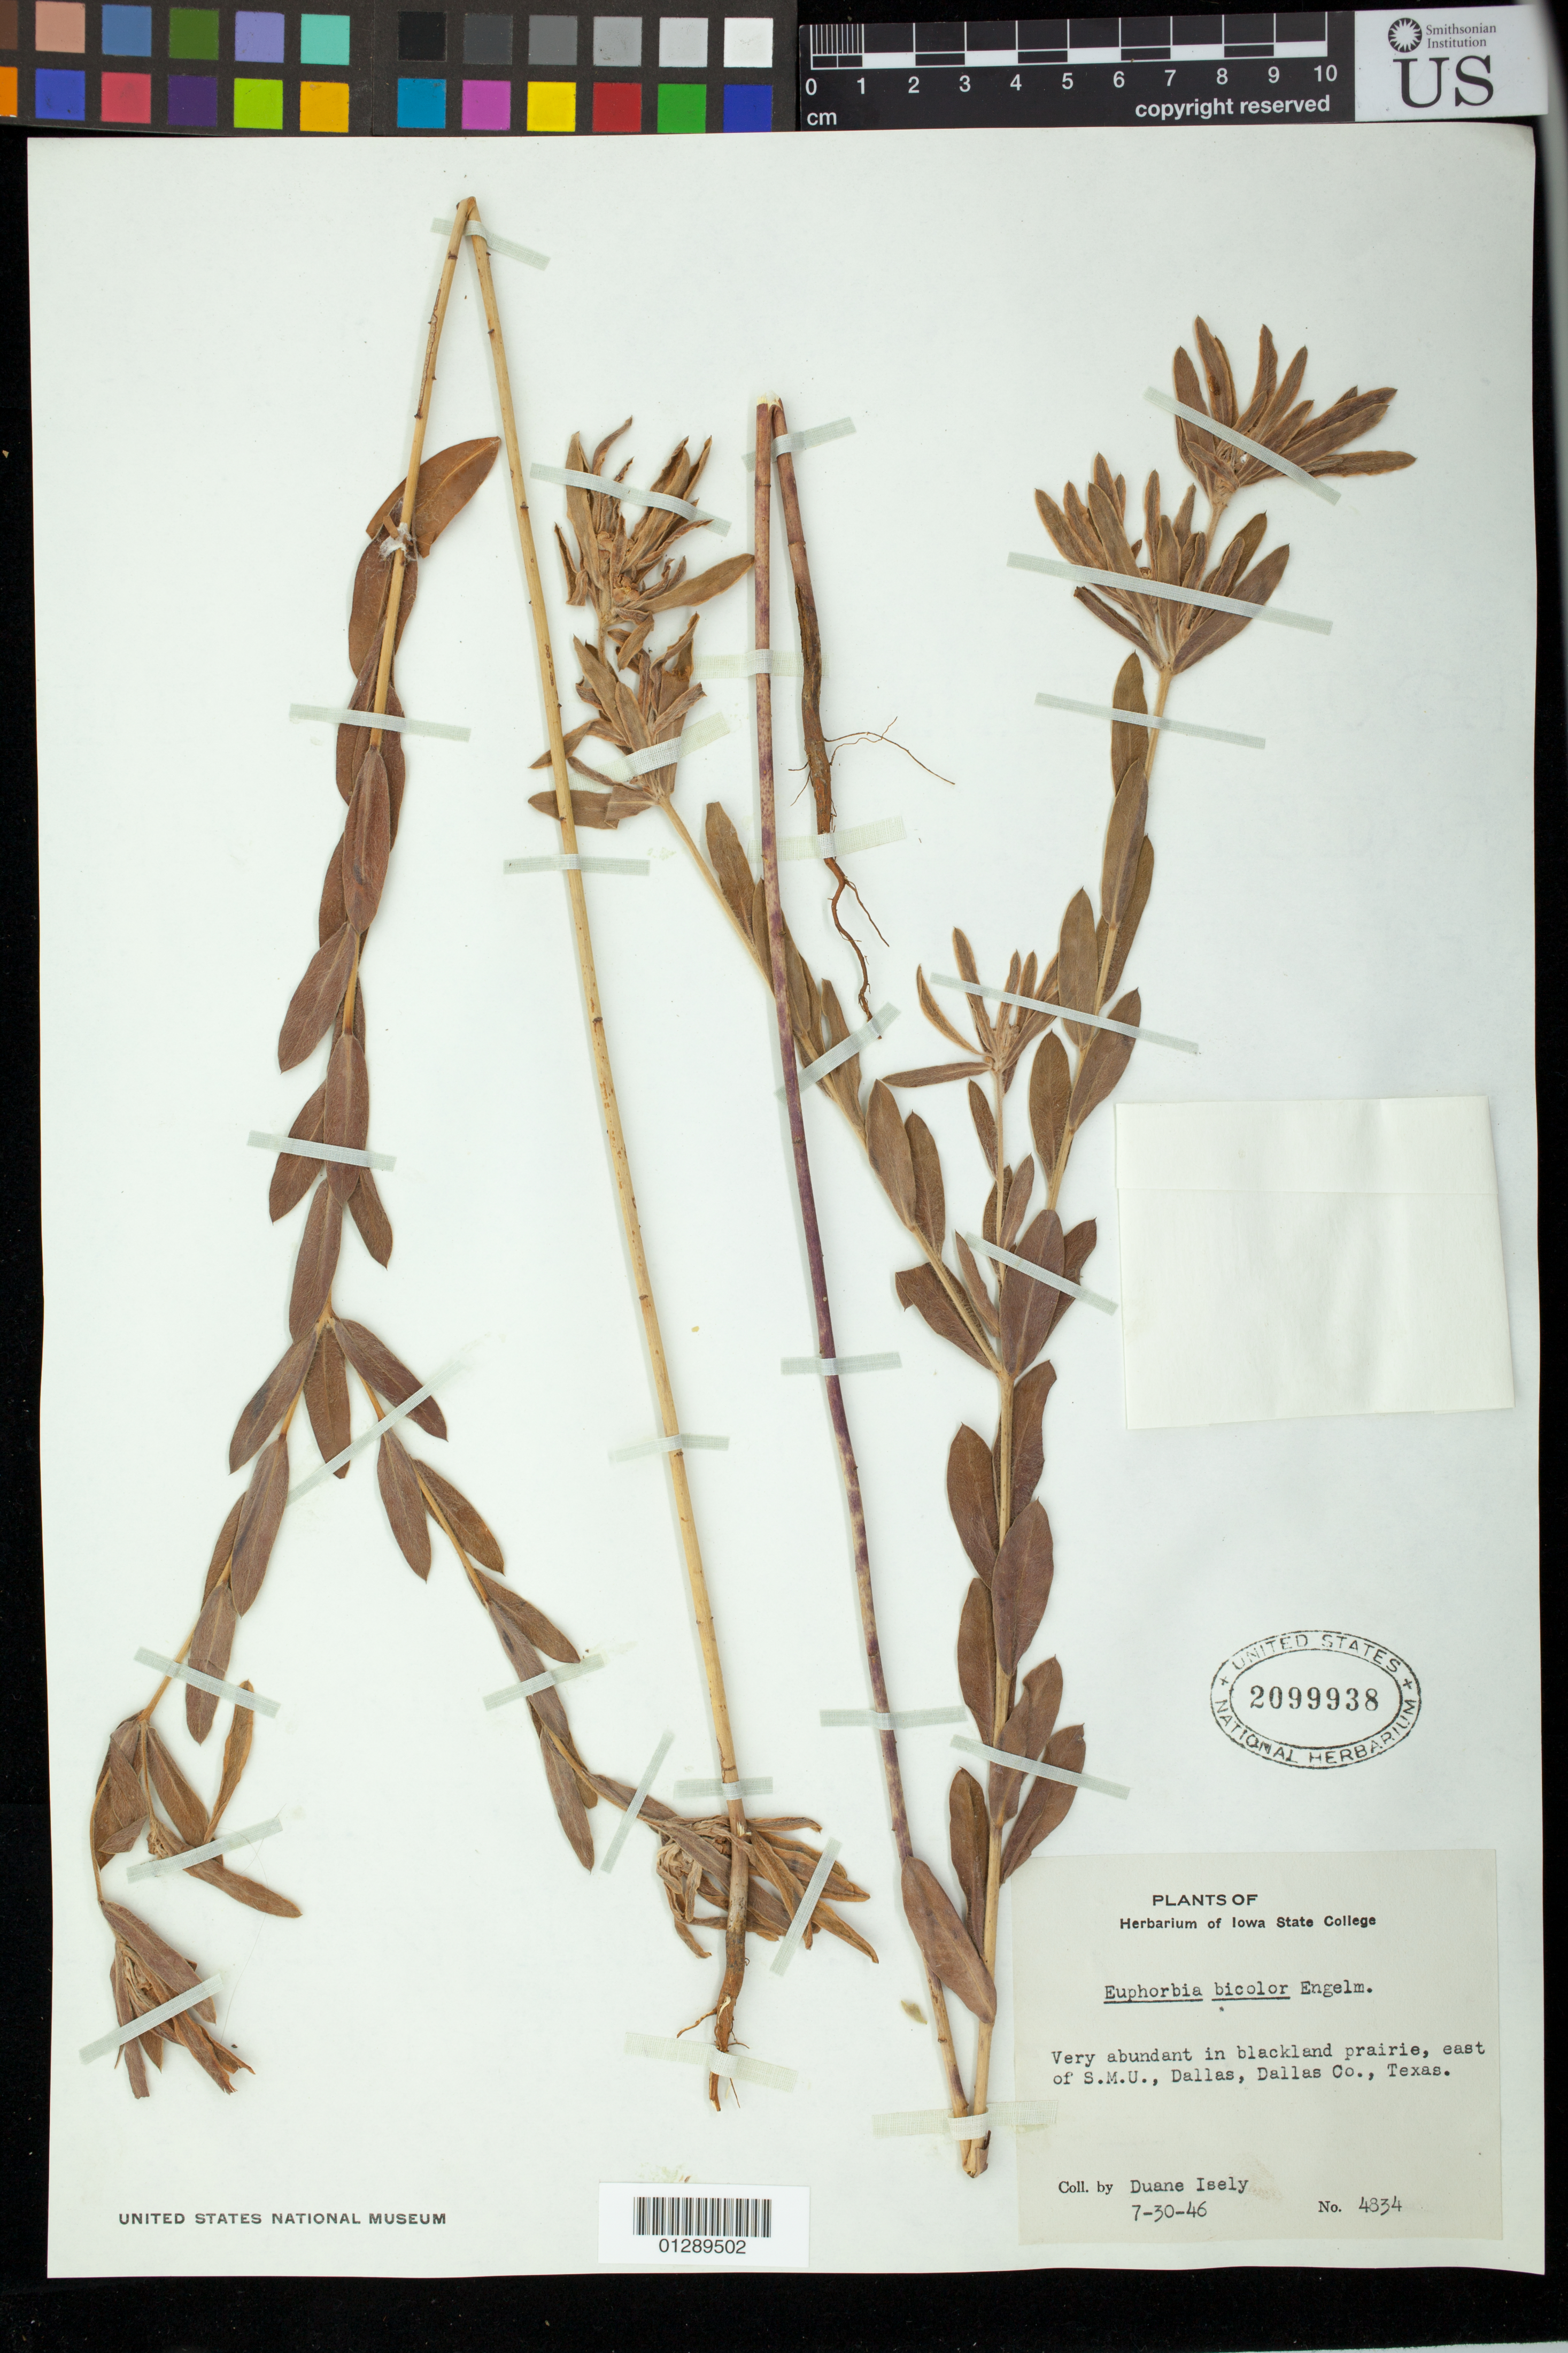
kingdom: Plantae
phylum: Tracheophyta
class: Magnoliopsida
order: Malpighiales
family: Euphorbiaceae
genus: Euphorbia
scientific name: Euphorbia bicolor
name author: Engelm. & A. Gray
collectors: D. Isely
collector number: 4834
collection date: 1946-07-30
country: United States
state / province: Texas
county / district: Dallas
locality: east of S.M.U., Dallas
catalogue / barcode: US 2099938